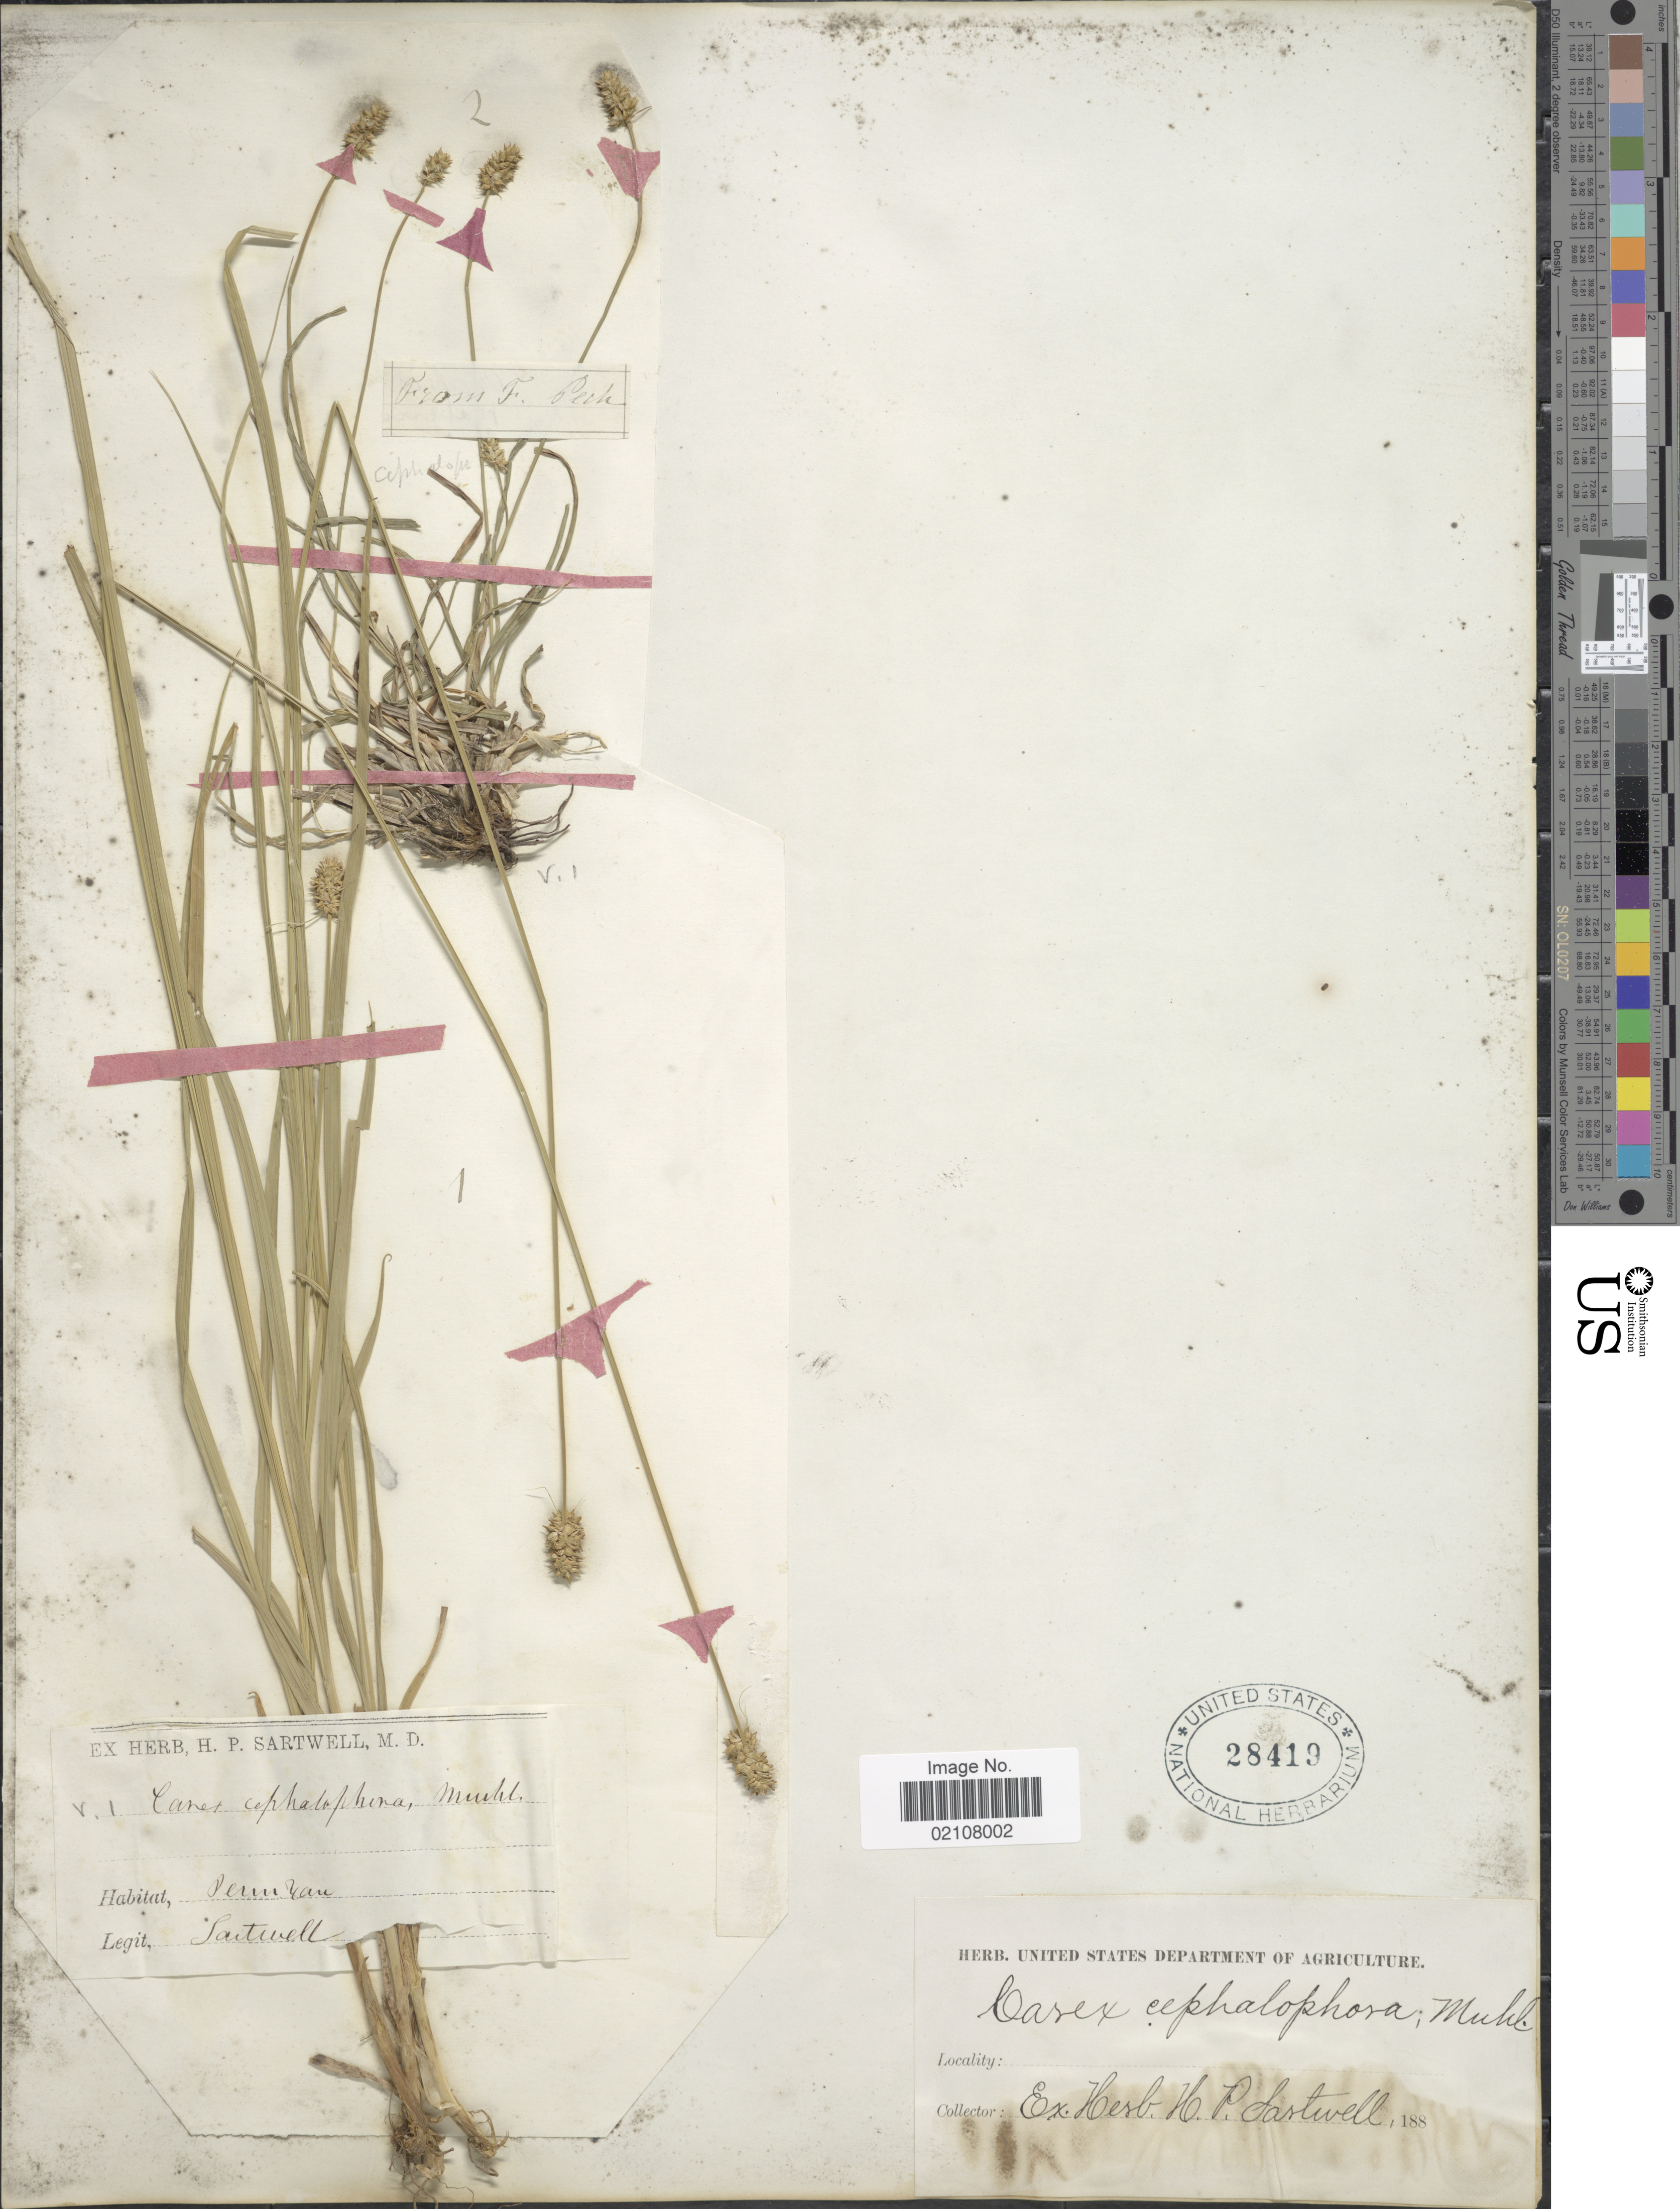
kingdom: Plantae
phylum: Tracheophyta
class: Liliopsida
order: Poales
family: Cyperaceae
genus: Carex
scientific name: Carex cephalophora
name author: Muhl. ex Willd.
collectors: H. P. Sartwell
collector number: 1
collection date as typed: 188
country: United States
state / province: New York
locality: Penn Yan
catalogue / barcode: US 28419